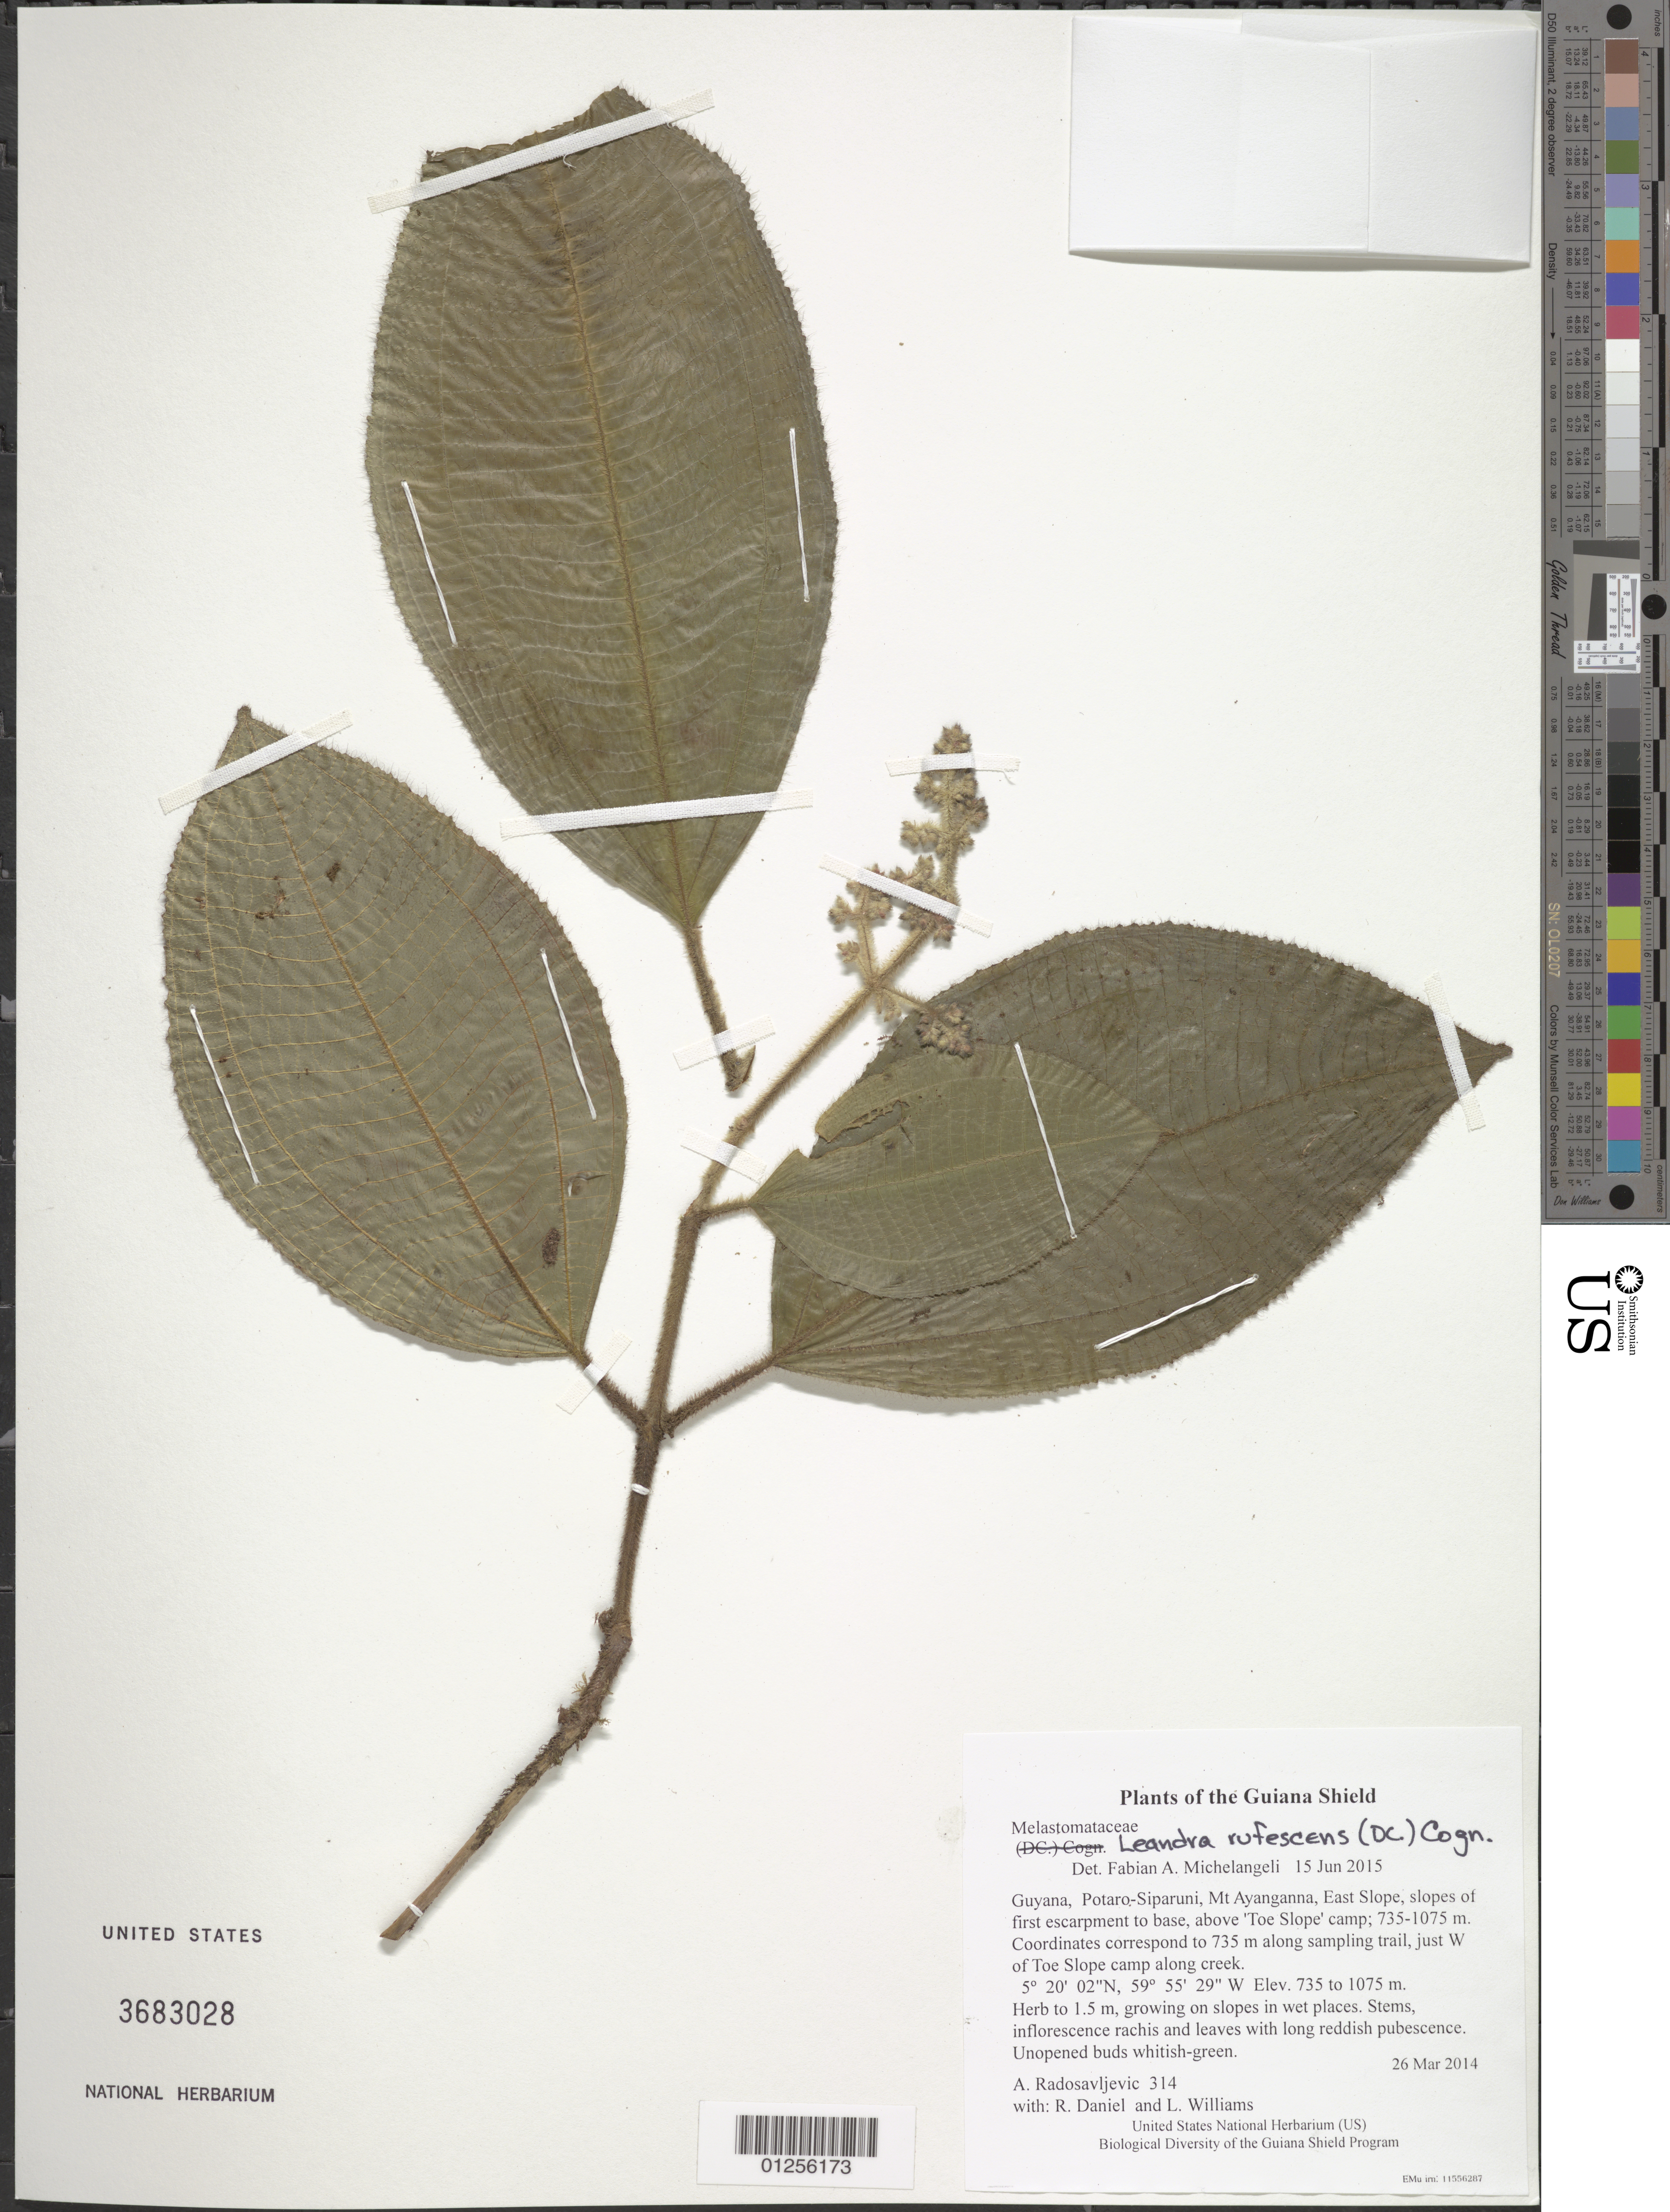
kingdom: Plantae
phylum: Tracheophyta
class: Magnoliopsida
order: Myrtales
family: Melastomataceae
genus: Leandra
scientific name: Leandra rufescens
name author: (DC.) Cogn.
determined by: Michelangeli, F. A.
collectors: A. Radosavljevic, R. Daniel & L. Williams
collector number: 314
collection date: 2014-03-26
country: Guyana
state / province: Potaro-Siparuni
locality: Mt Ayanganna, East Slope, slopes of first escarpment to base, above 'Toe Slope' camp; 735-1075 m. Coordinates correspond to 735 m along sampling trail, just W of Toe Slope camp along creek.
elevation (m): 735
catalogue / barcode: US 3683028